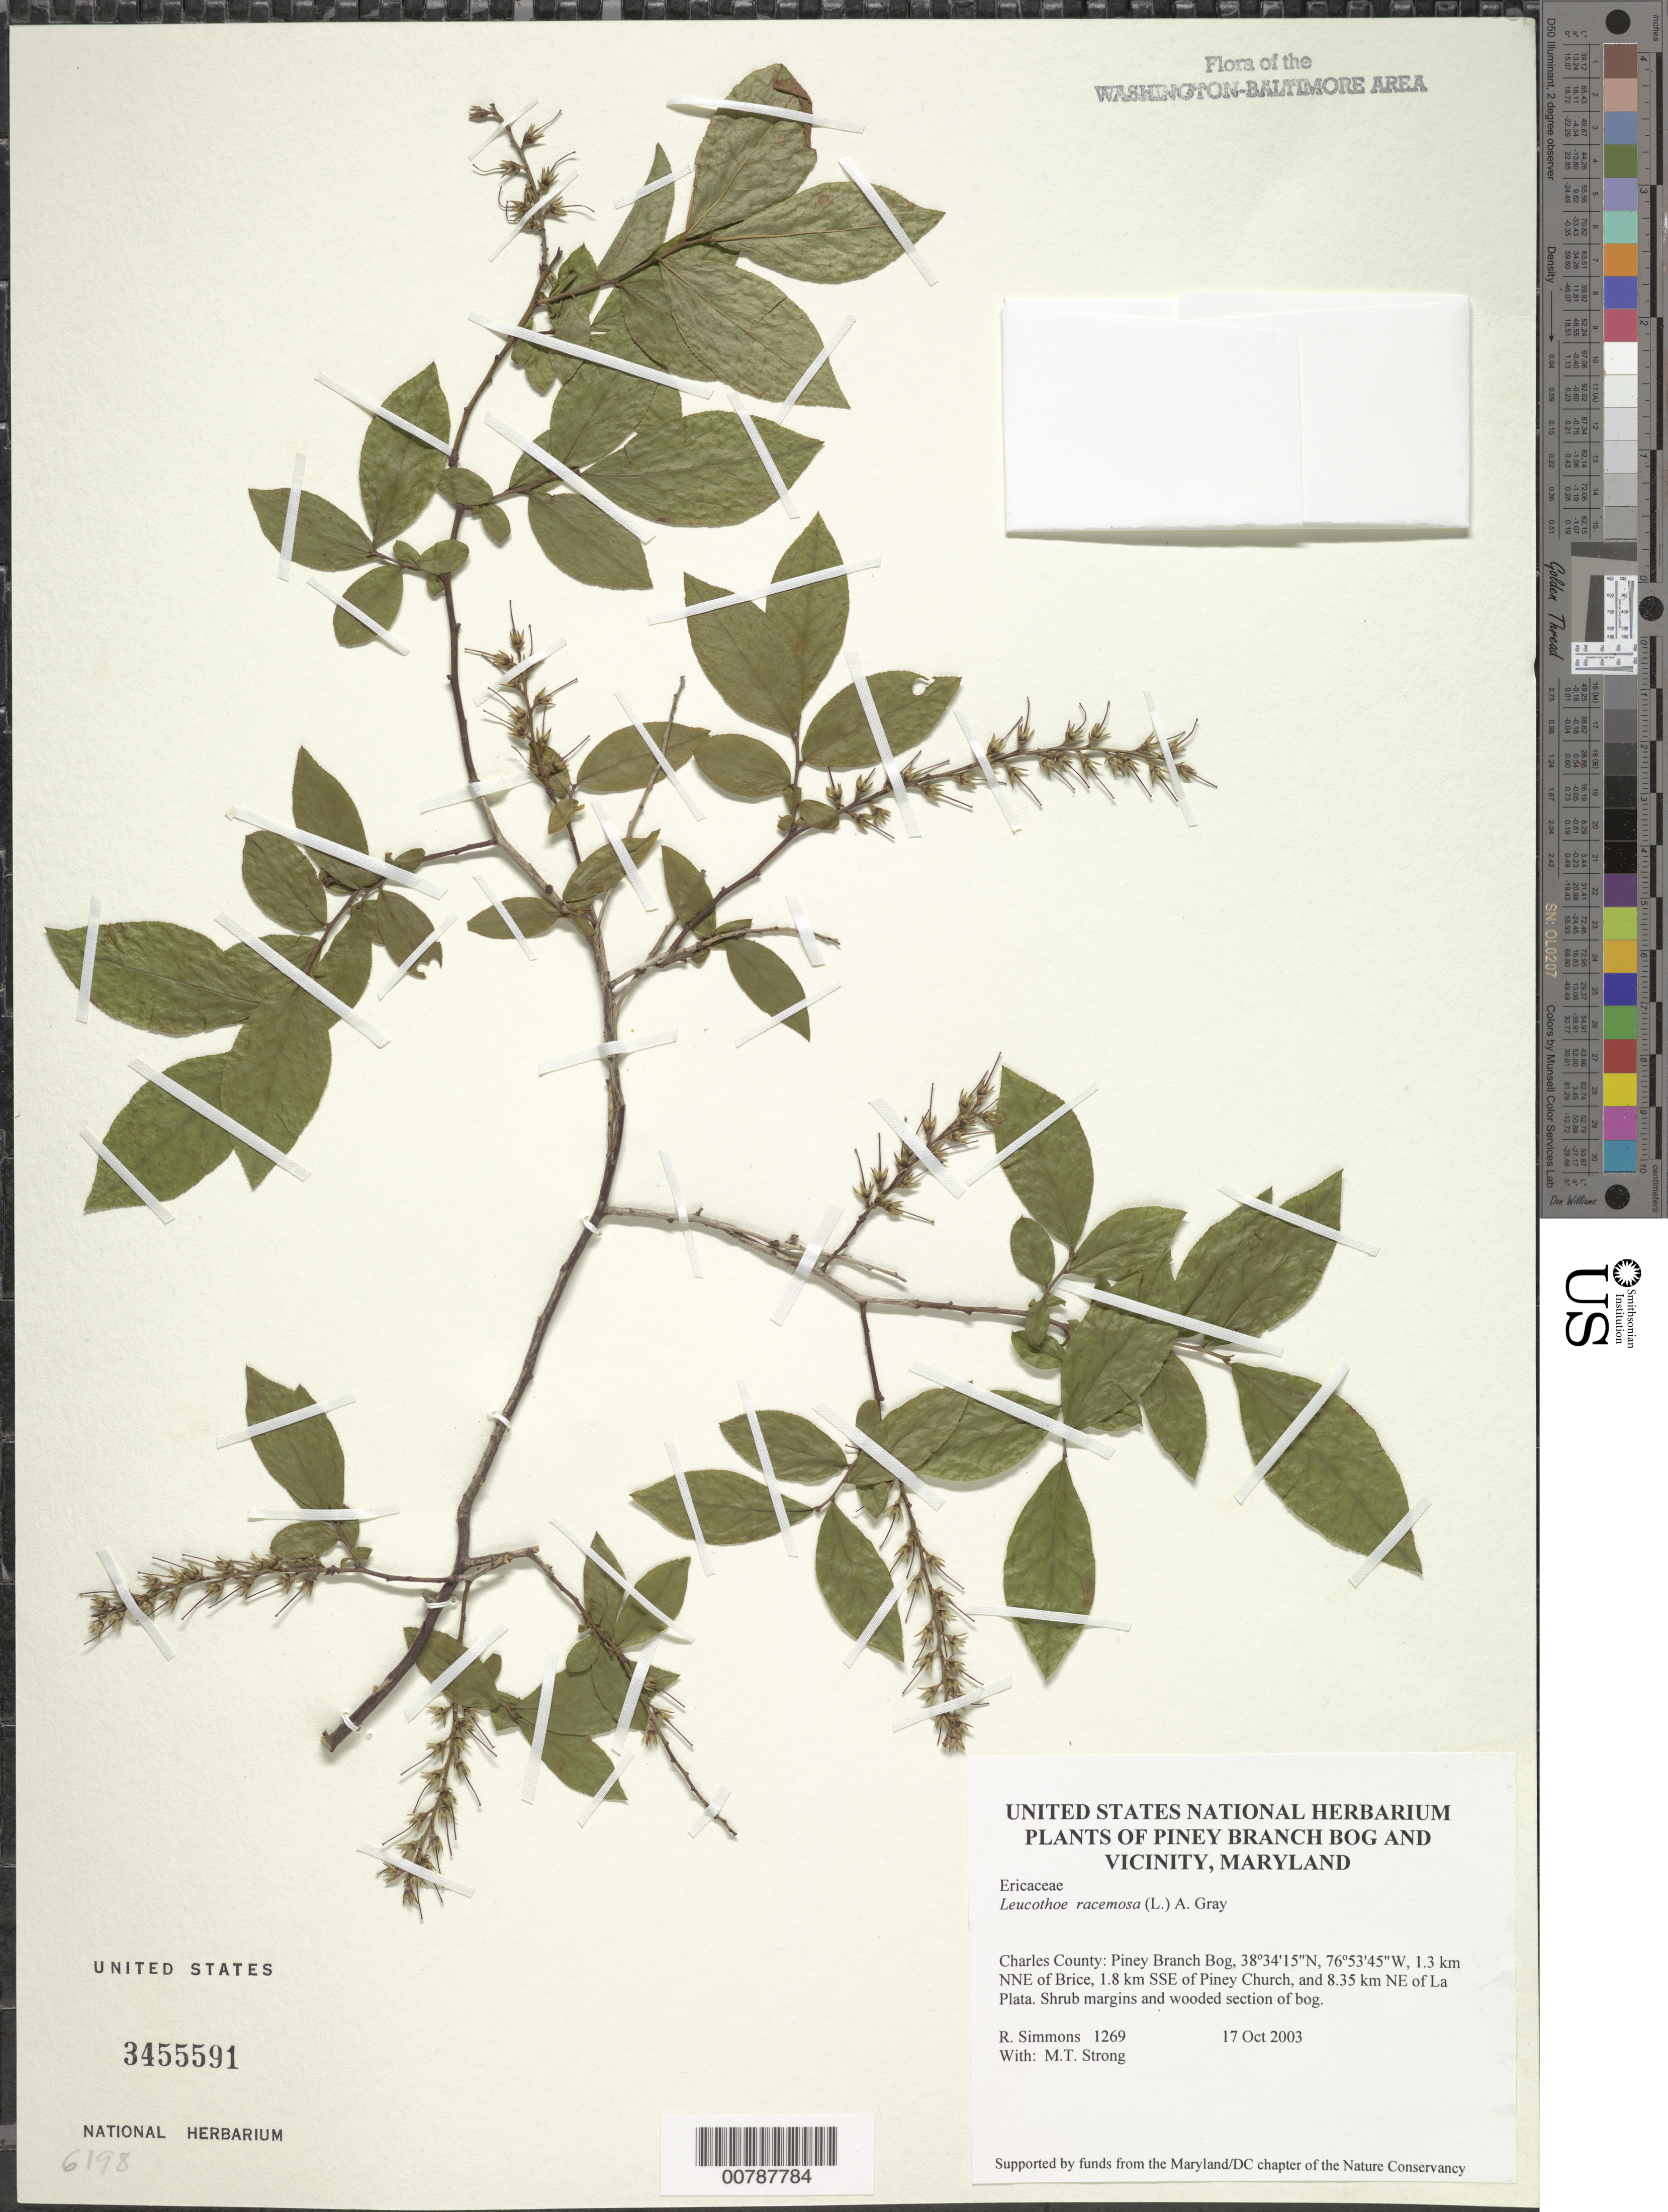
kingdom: Plantae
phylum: Tracheophyta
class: Magnoliopsida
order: Ericales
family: Ericaceae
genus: Leucothoe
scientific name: Leucothoë racemosa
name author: (L.) A. Gray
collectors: R. Simmons & M. T. Strong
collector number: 1269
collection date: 2003-10-17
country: United States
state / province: Maryland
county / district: Charles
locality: Piney Branch Bog and Vicinity, Charles County, Piney Branch Bog, 1.3 km NNE of Brice, 1.8 km SSE of Piney Church, and 8.35 km NE of La Plata.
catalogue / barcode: US 3455591